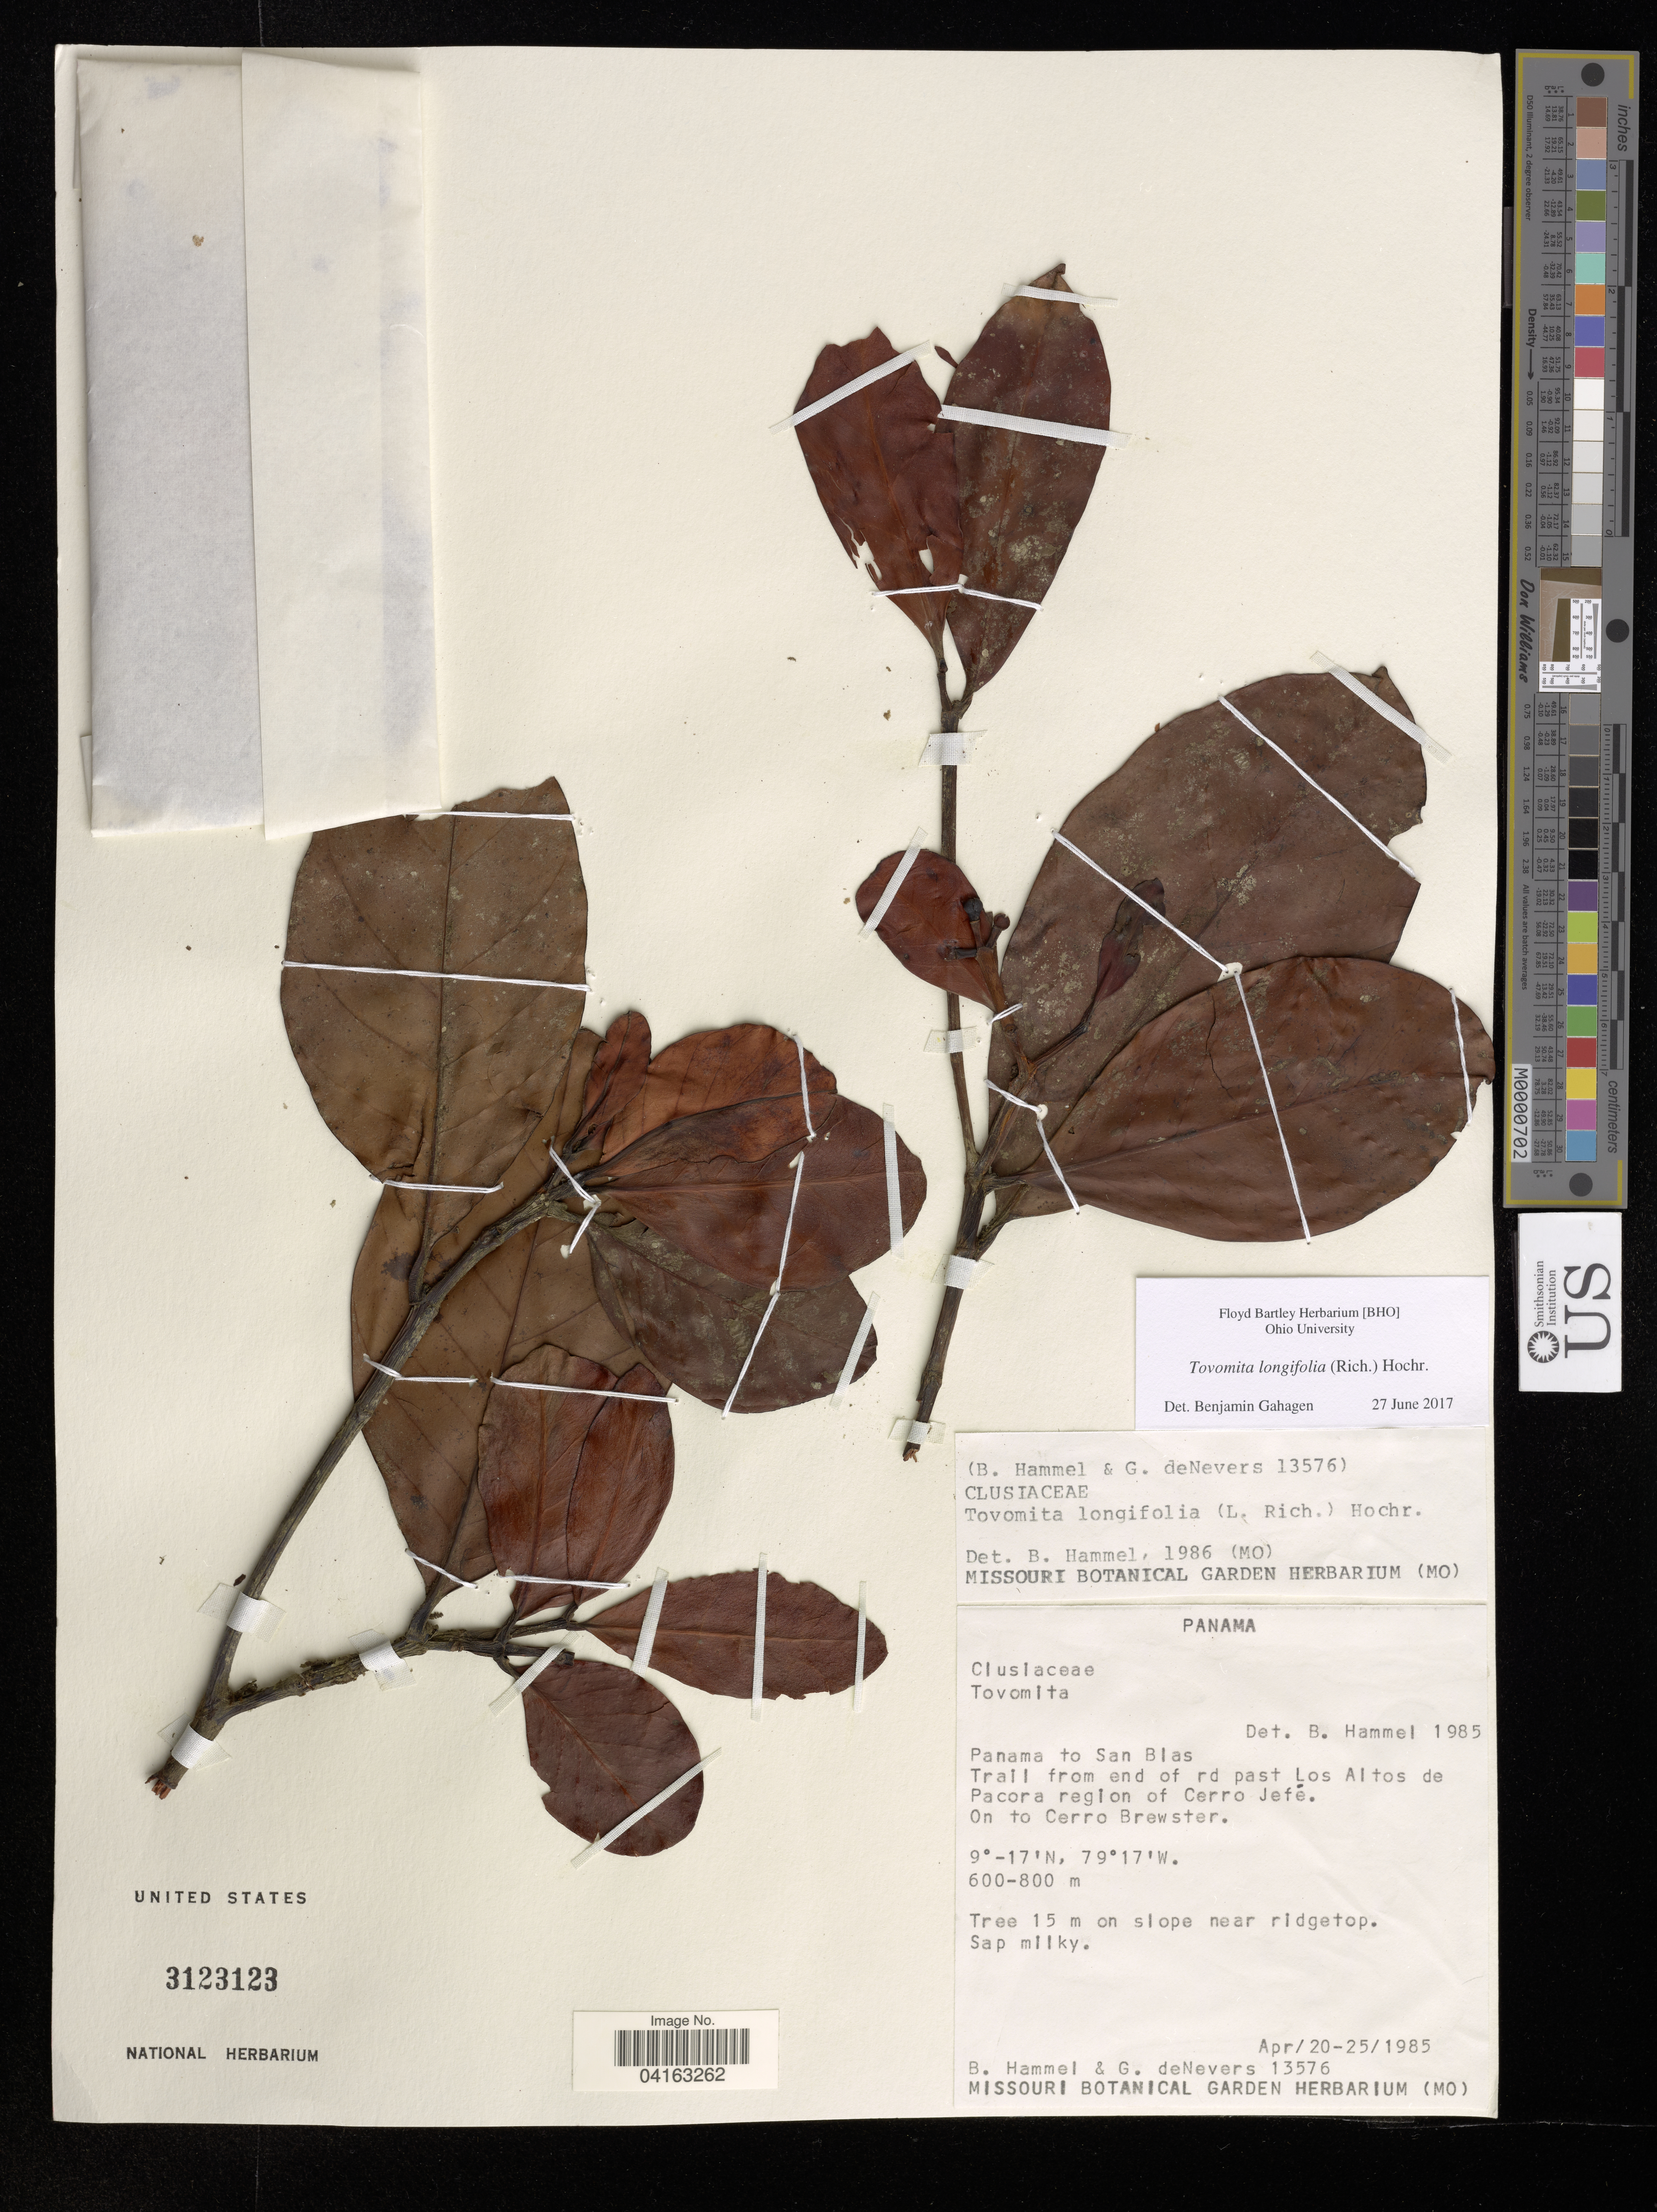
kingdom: Plantae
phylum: Tracheophyta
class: Magnoliopsida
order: Malpighiales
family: Clusiaceae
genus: Tovomita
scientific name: Tovomita longifolia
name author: (Rich.) Hochr.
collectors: B. Hammel & G. DeNevers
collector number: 13576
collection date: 1985-04-20/1985-04-25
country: Panama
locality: Panama to San Blas. Trail from end of rd past Los Altos de Pacora region of Cerro Jefé.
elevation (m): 600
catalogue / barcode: US 3123123